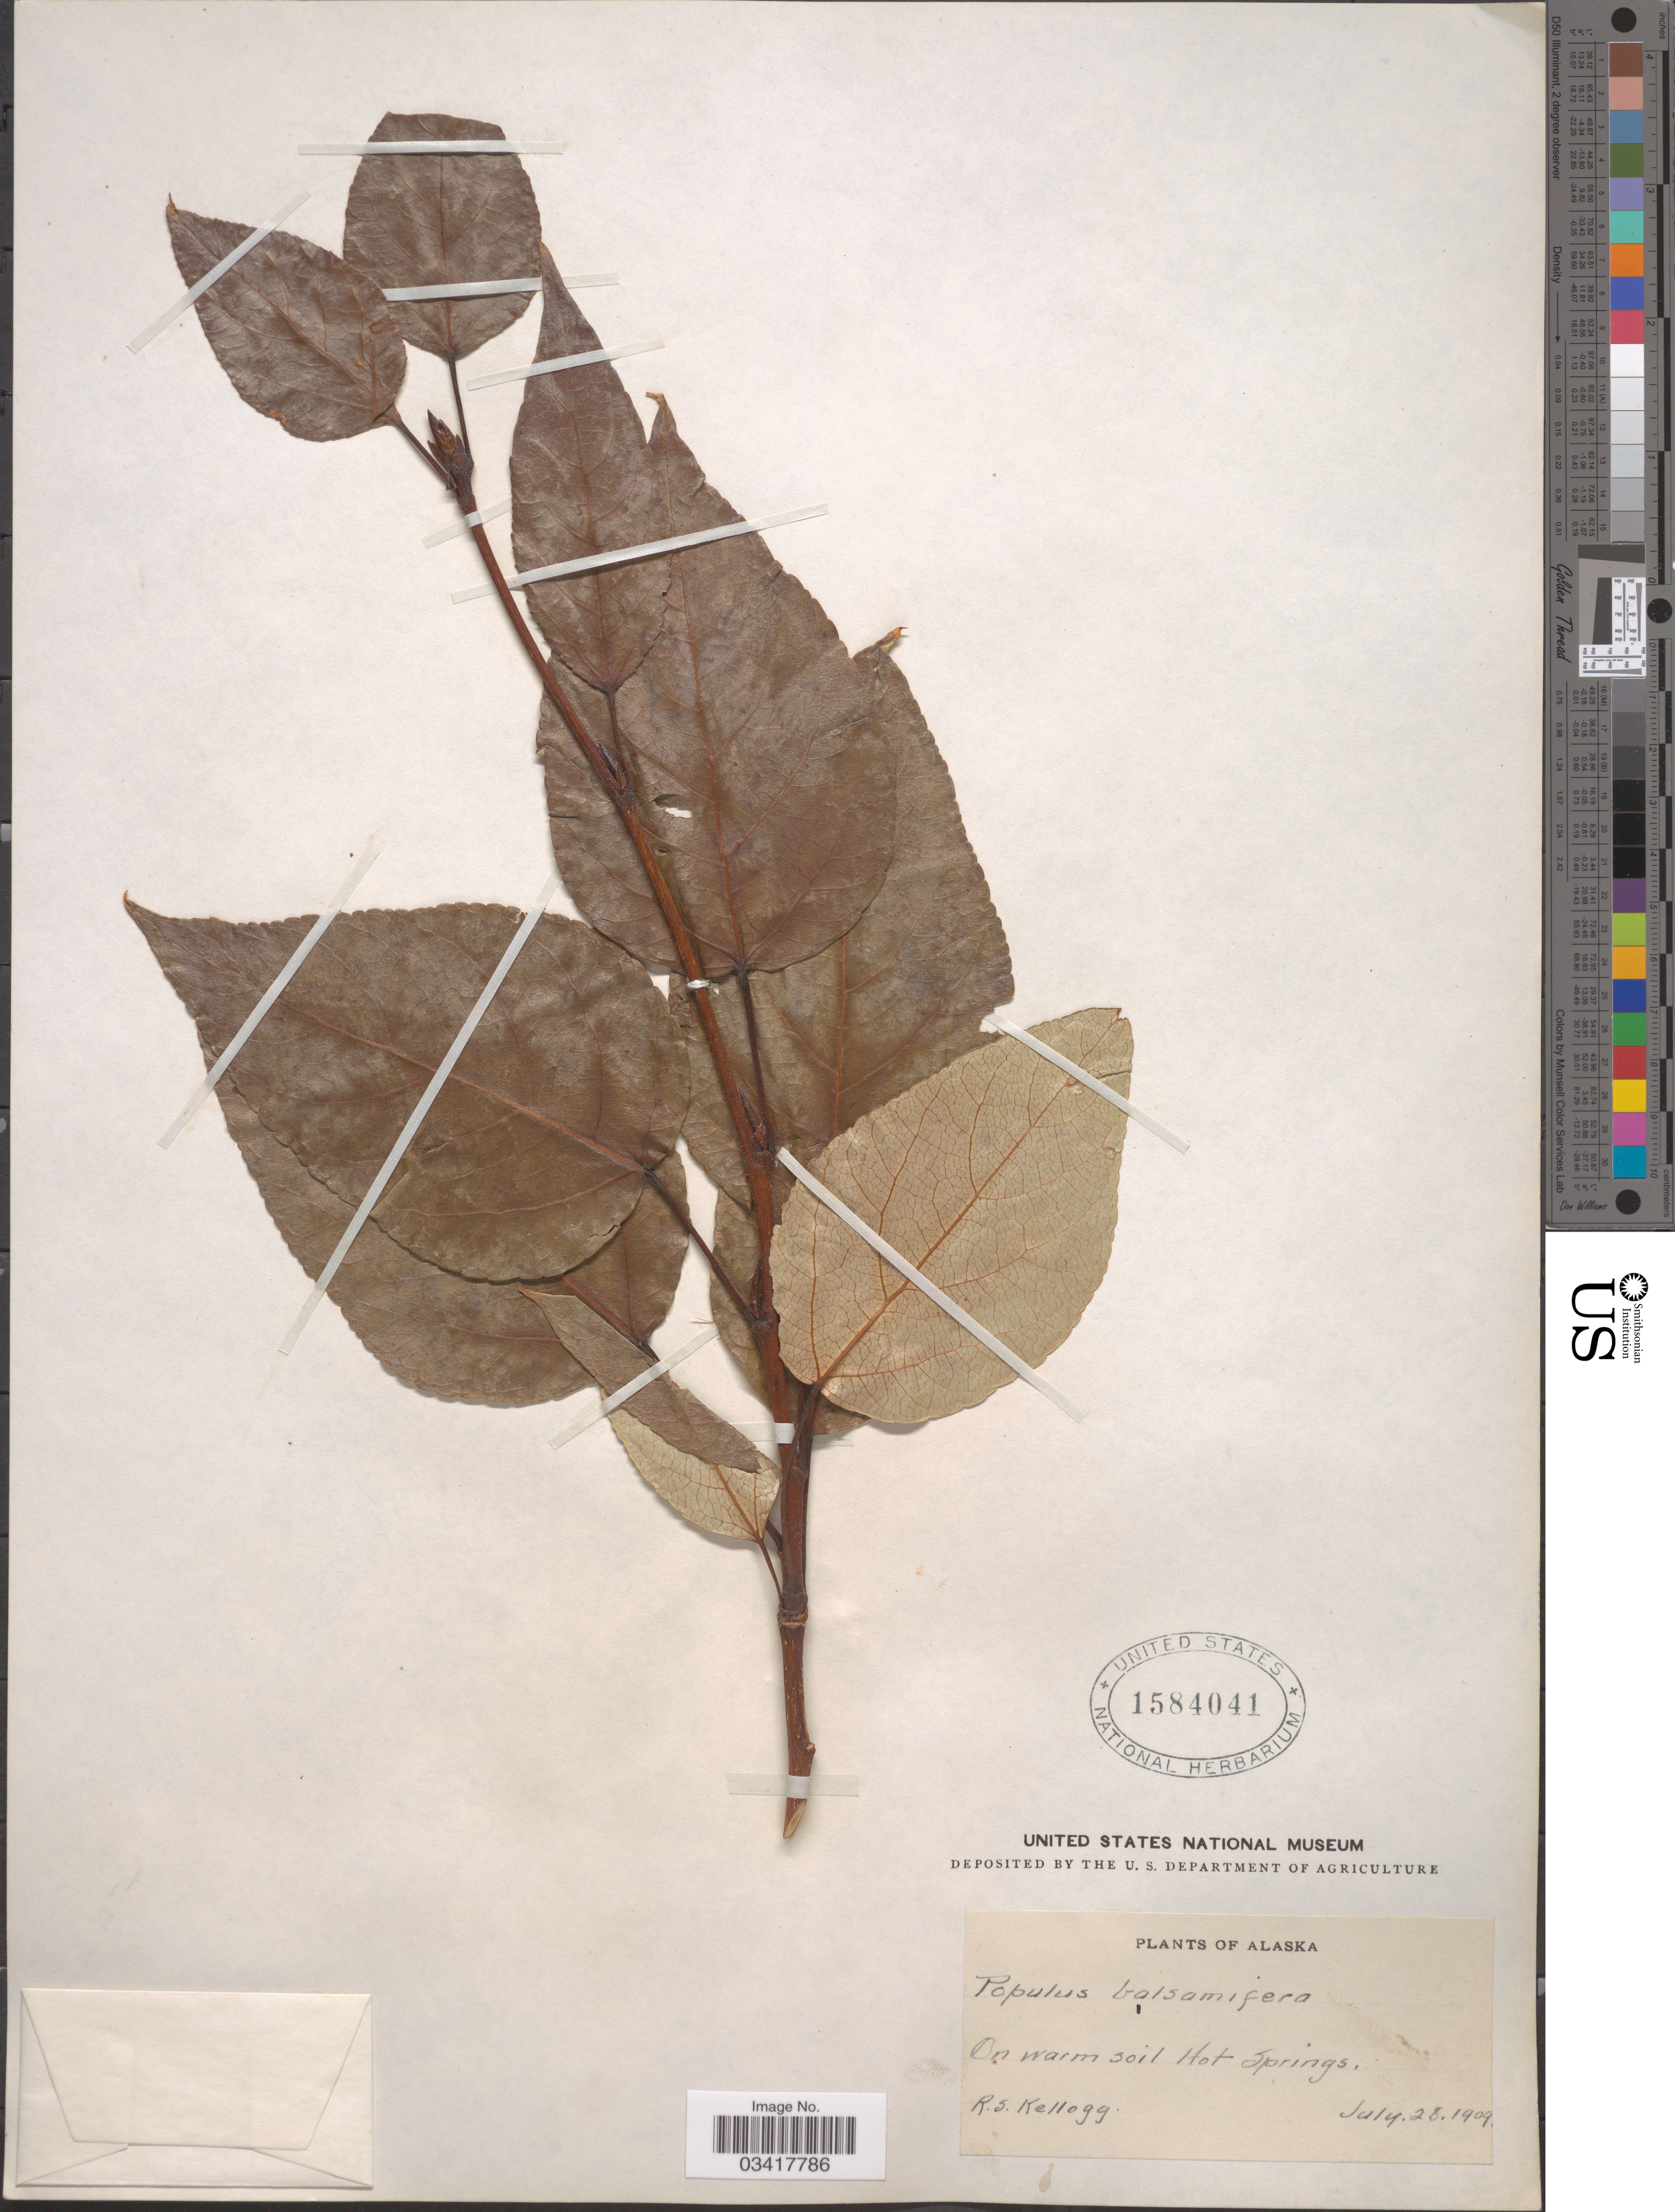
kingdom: Plantae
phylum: Tracheophyta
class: Magnoliopsida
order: Malpighiales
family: Salicaceae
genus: Populus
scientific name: Populus balsamifera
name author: L.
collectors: R. Kellogg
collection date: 1909-07-28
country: United States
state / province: Alaska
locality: On warm soil Hot Springs.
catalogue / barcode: US 1584041